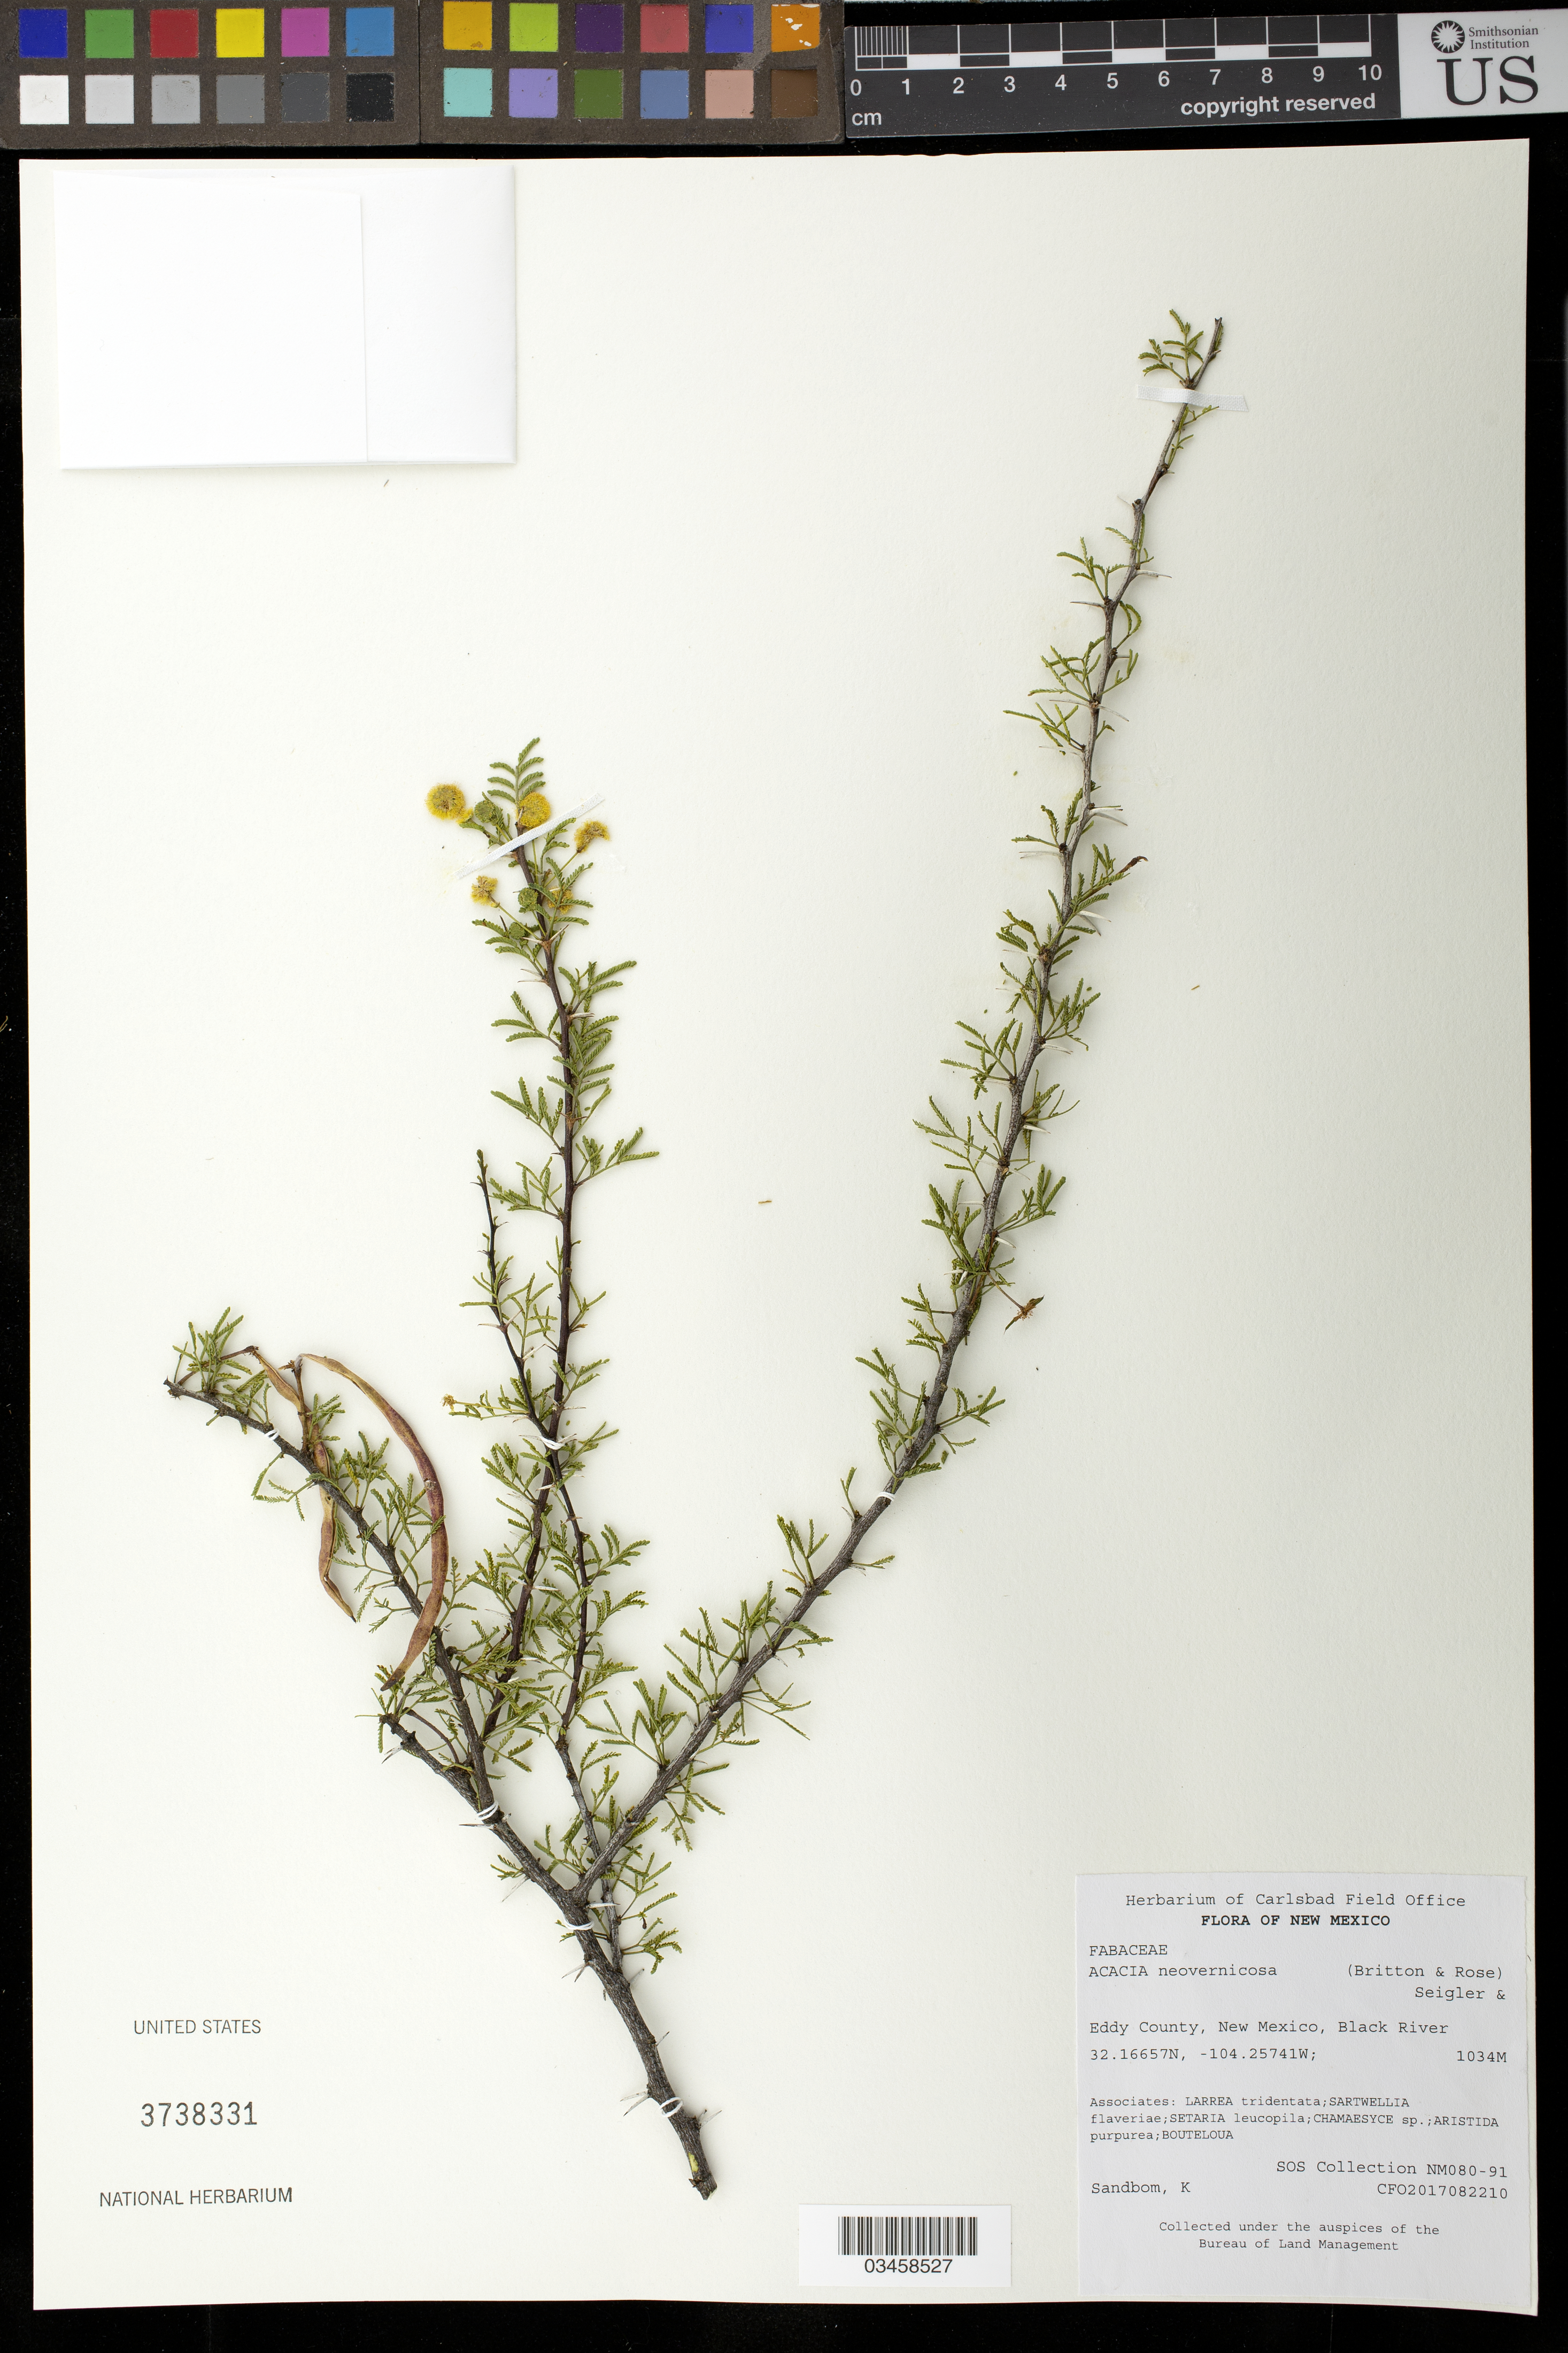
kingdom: Plantae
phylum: Tracheophyta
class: Magnoliopsida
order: Fabales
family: Fabaceae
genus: Acacia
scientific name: Acacia neovernicosa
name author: Isely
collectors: K. Sandbom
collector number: NM080-91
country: United States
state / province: New Mexico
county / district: Eddy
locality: Black River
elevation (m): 1034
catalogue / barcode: US 3738331